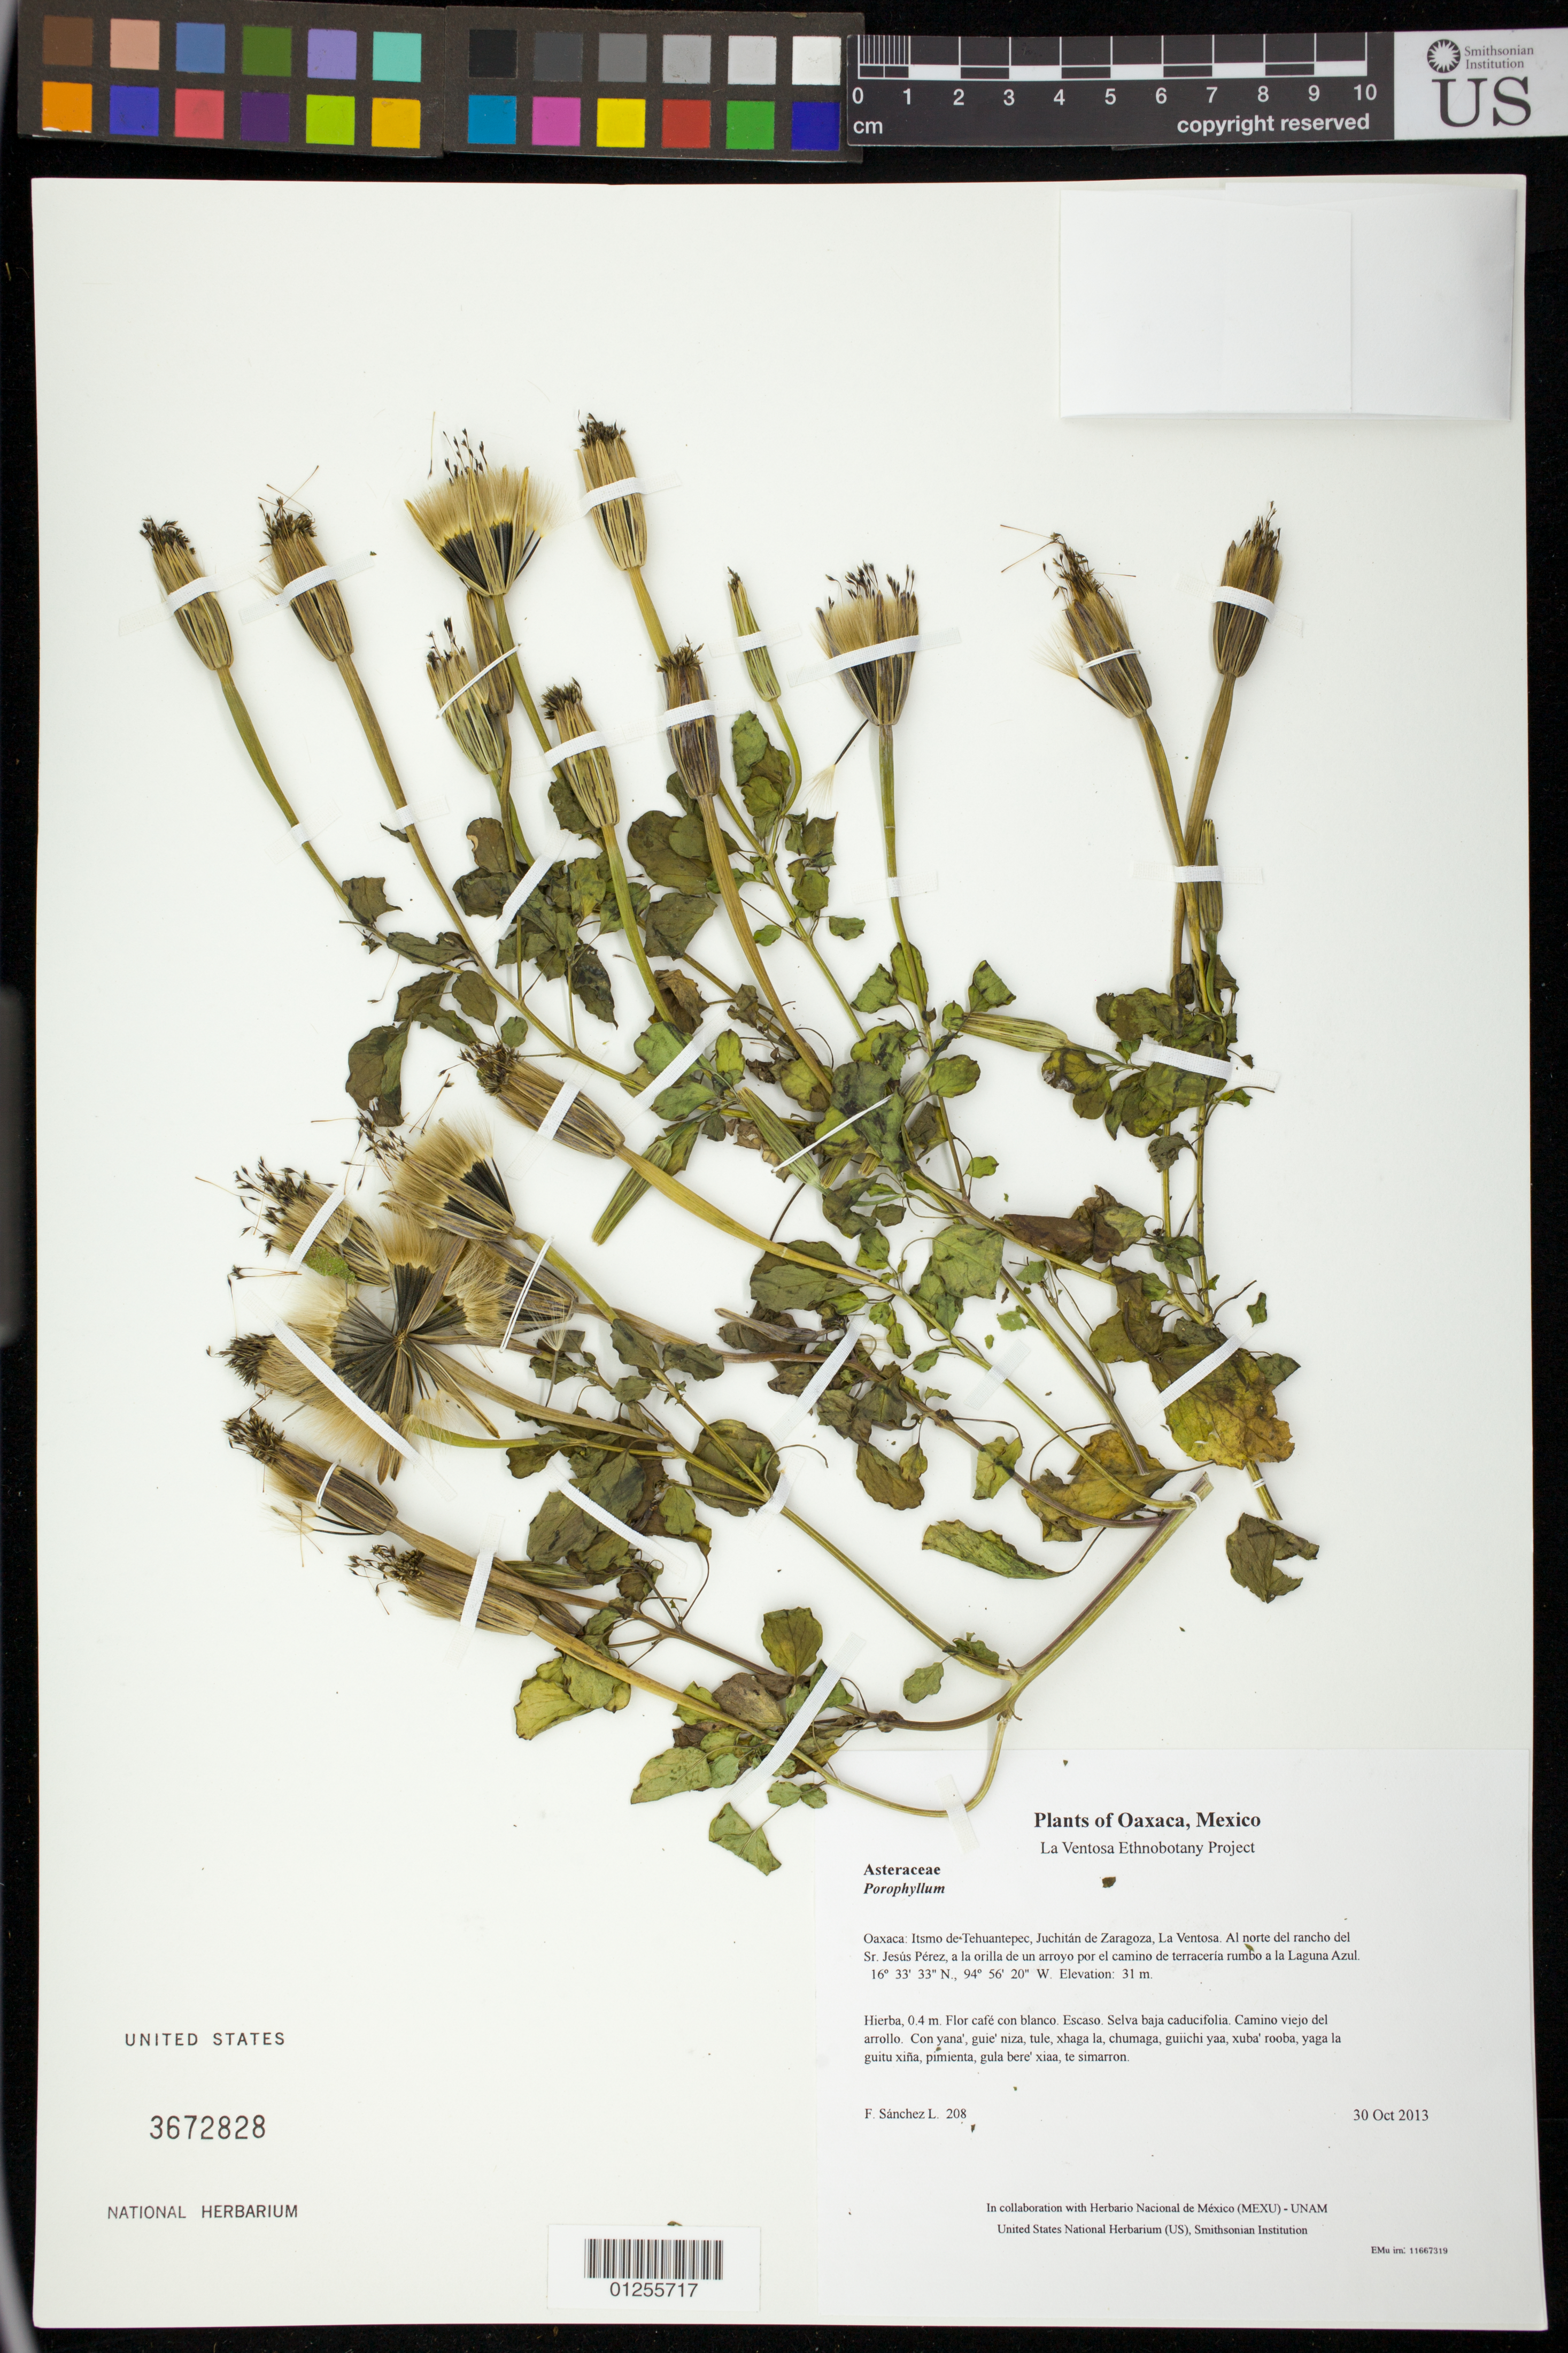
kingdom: Plantae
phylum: Tracheophyta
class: Magnoliopsida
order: Asterales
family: Asteraceae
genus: Porophyllum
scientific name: Porophyllum ruderale subsp. macrocephalum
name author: (DC.) R.R. Johnson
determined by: Edwards, Robert D.; Robinson, Harold E.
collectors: F. Sánchez L.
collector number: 208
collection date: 2013-10-30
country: Mexico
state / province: Oaxaca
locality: Itsmo de Tehuantepec, Juchitán de Zaragoza, La Ventosa. Al norte del rancho del Sr. Jesús Pérez, a la orilla de un arroyo por el camino de terracería rumbo a la Laguna Azul.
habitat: Selva baja caducifolia. Camino viejo del arrollo.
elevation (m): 31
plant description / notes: MEXU, US; Guixi bandaga. 0.4 m. Guie' namuu ne naquichi'. Huaxie'.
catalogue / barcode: US 3672828